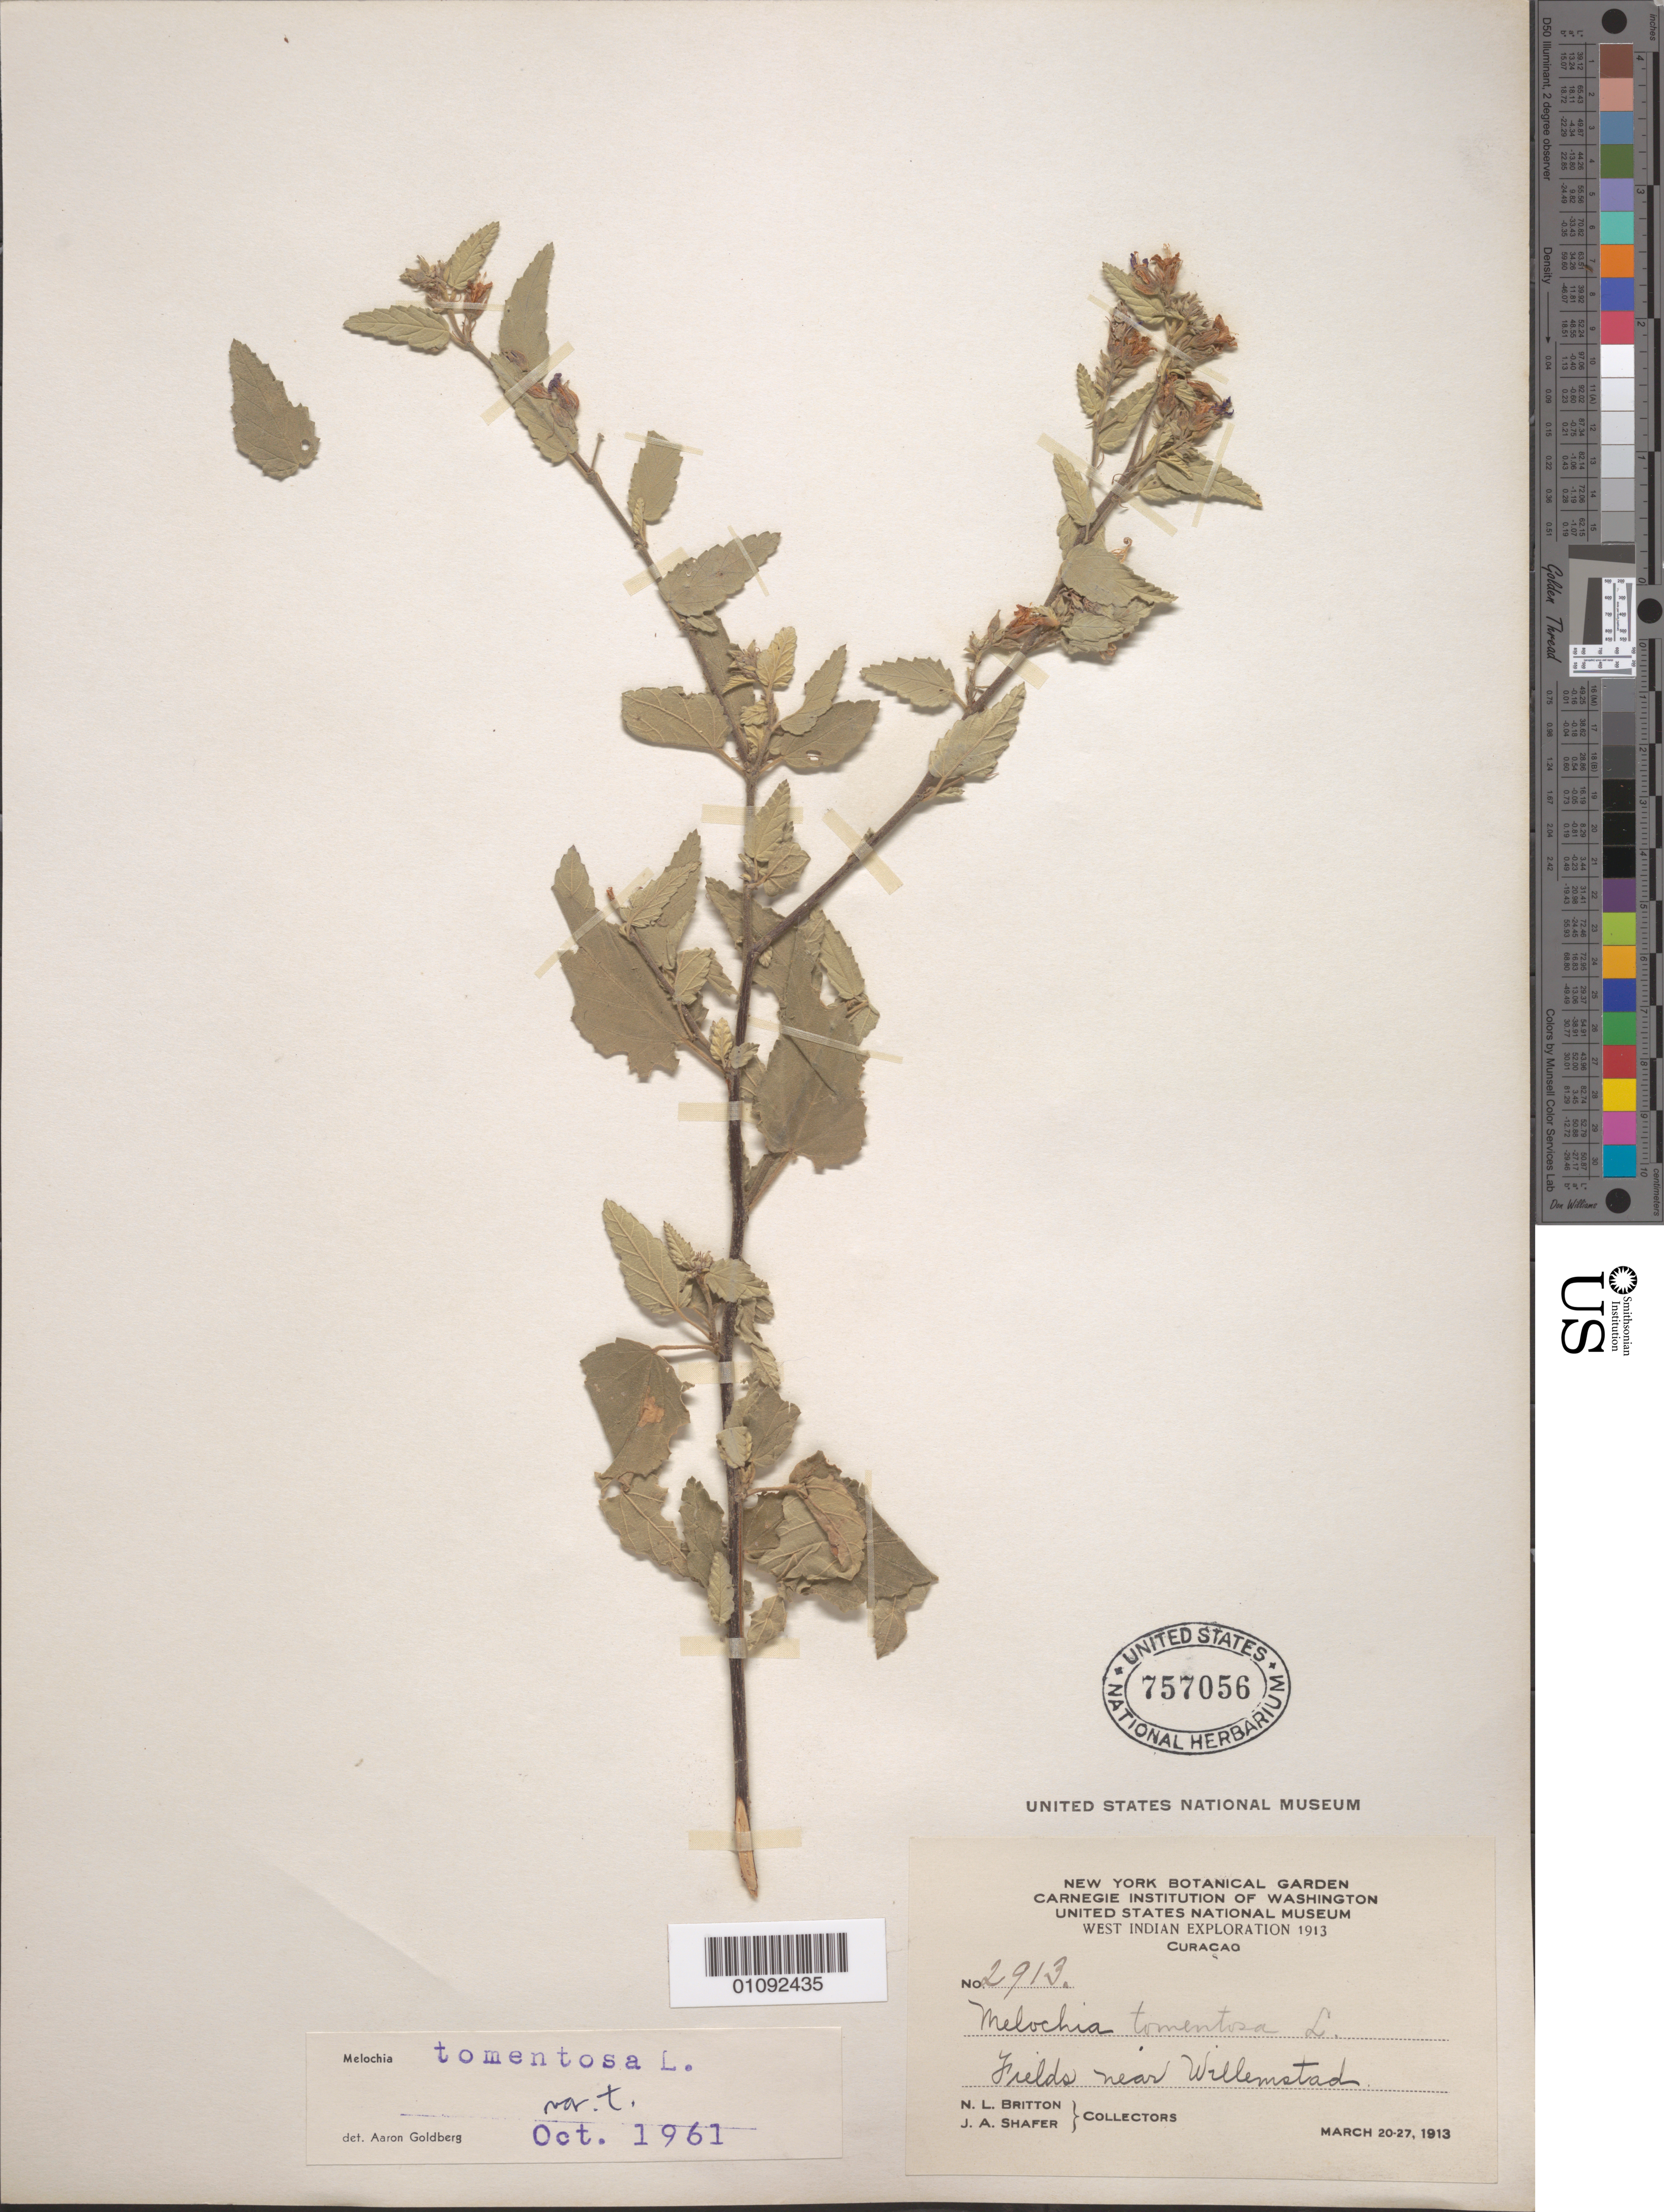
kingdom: Plantae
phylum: Tracheophyta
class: Magnoliopsida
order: Malvales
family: Malvaceae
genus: Melochia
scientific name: Melochia tomentosa var. tomentosa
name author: L.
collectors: N. Britton & J. A. Shafer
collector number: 2913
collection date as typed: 20 Mar 1913 to 27 Mar 1913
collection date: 1913-03-20/1913-03-27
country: Curaçao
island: Curaçao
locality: Fields near Willemstad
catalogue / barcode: US 757056